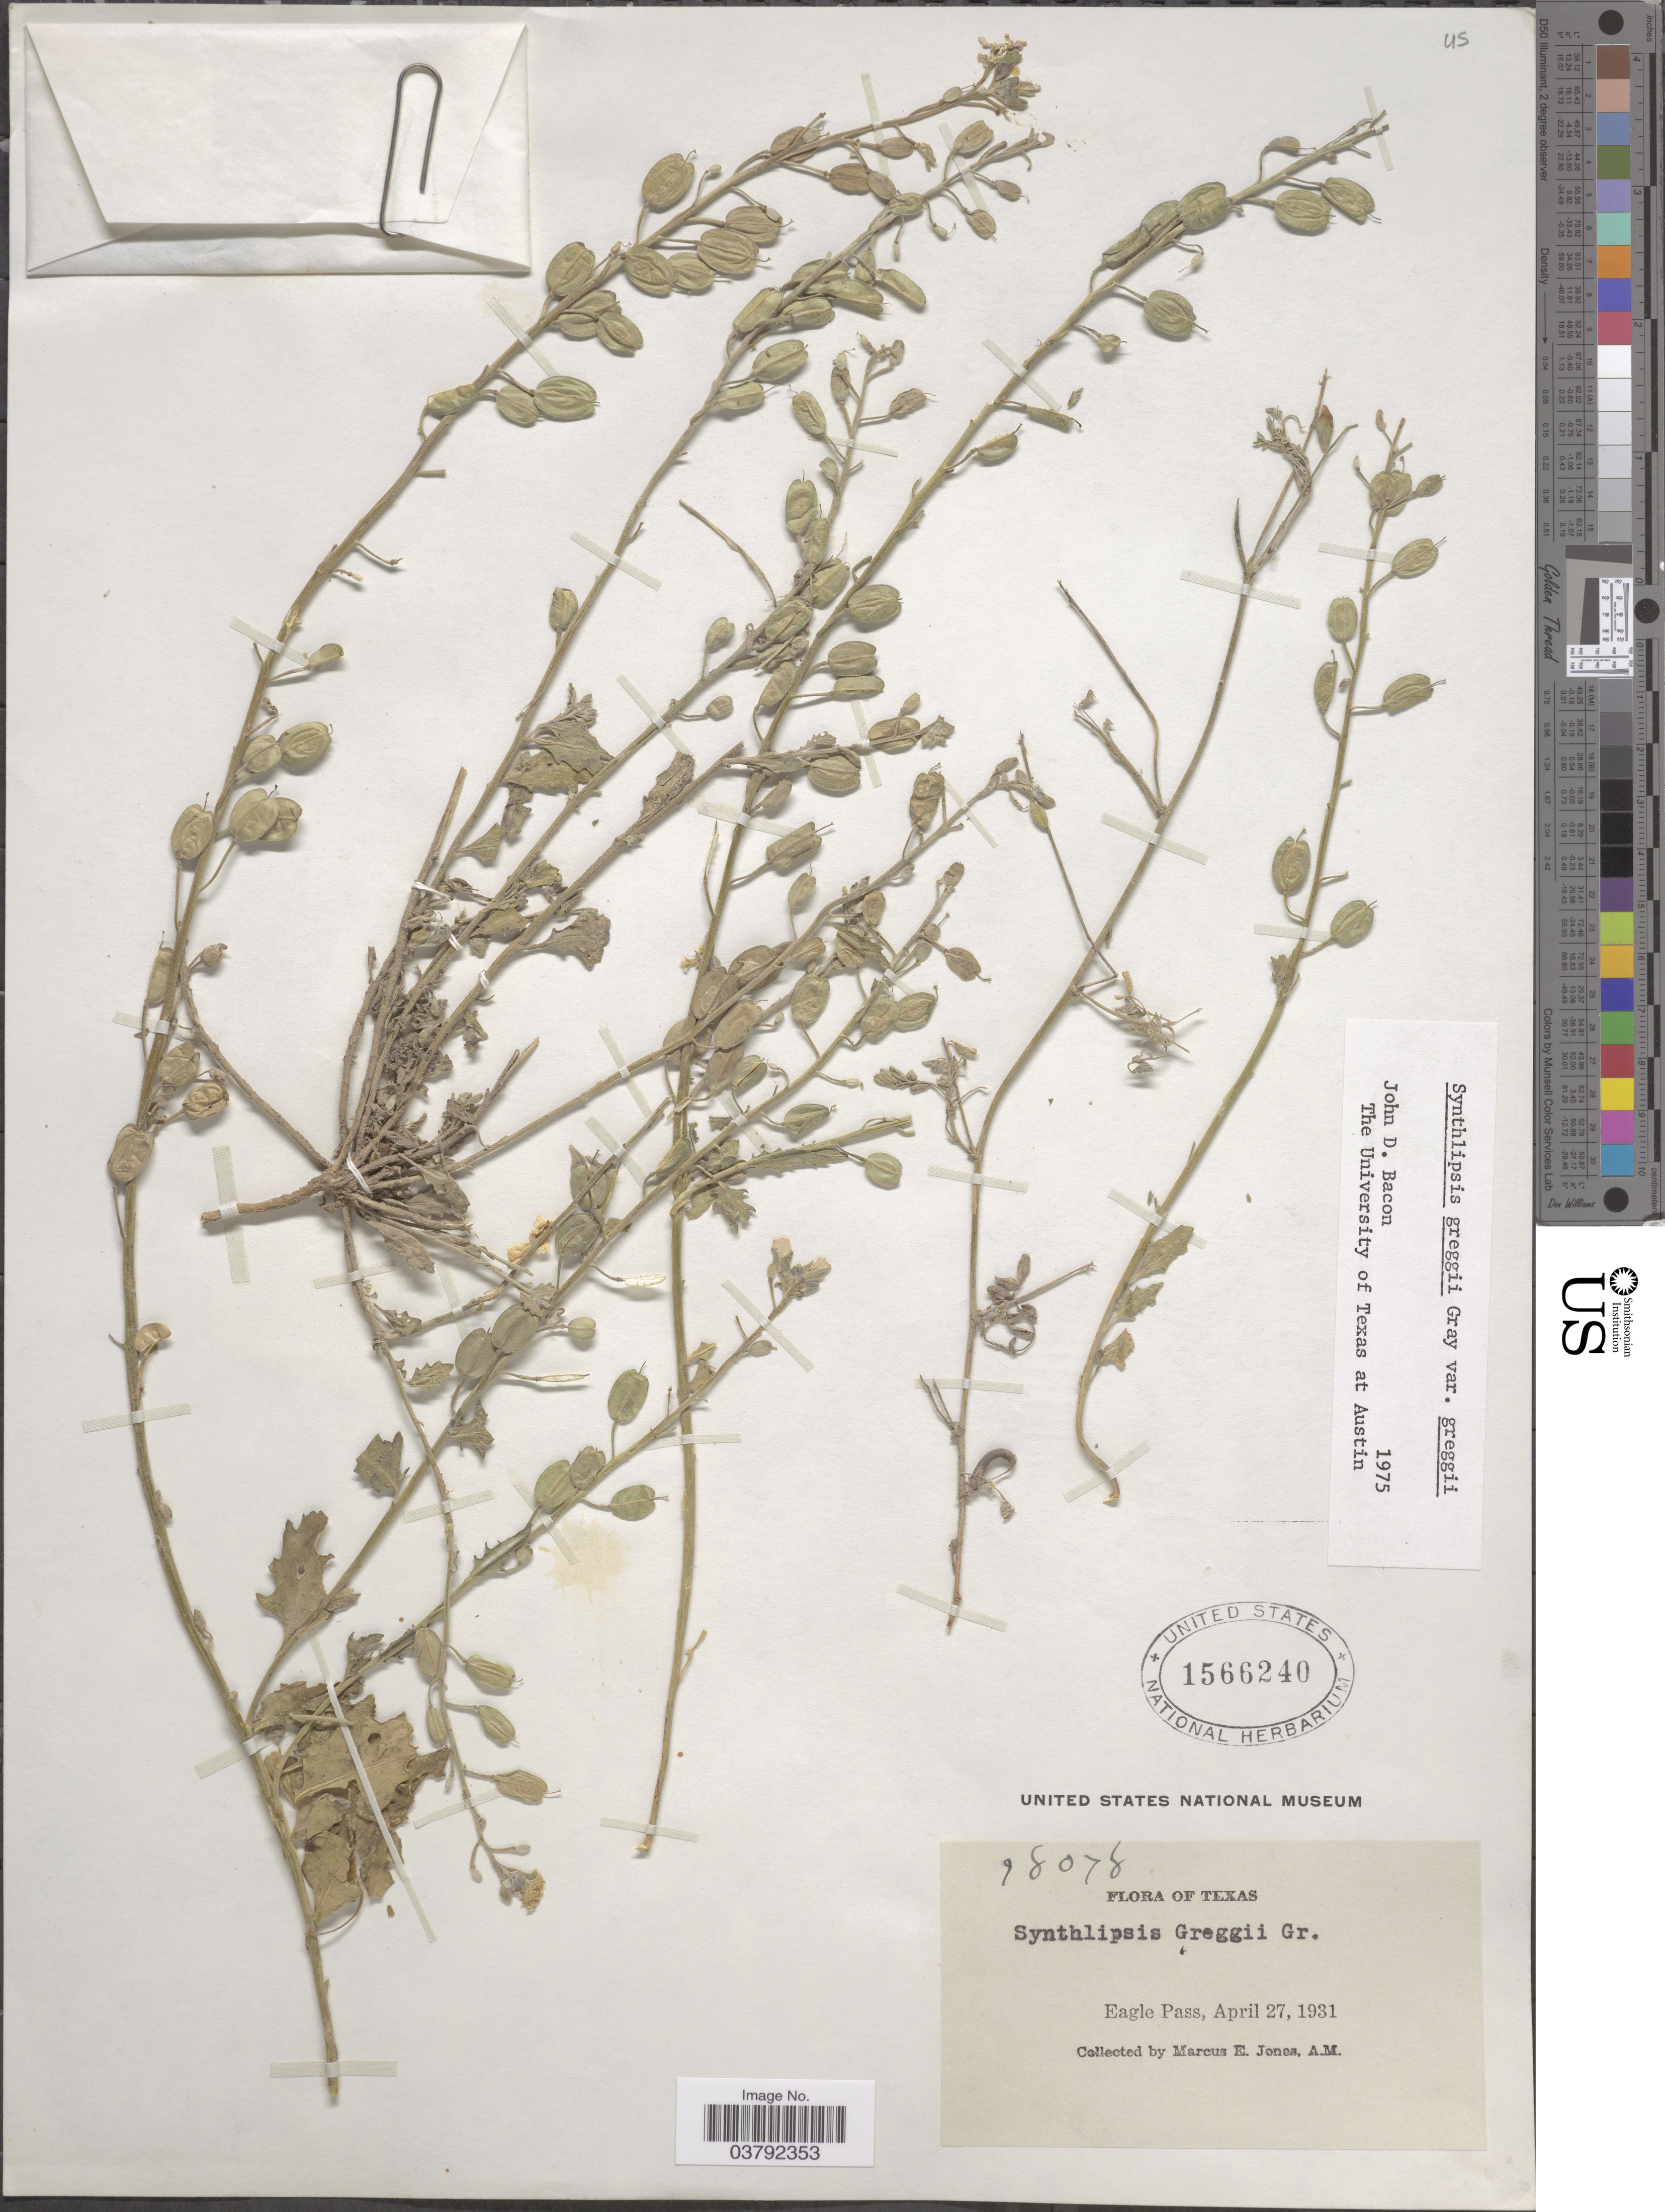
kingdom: Plantae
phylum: Tracheophyta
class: Magnoliopsida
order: Brassicales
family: Brassicaceae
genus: Synthlipsis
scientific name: Synthlipsis greggii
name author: A. Gray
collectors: M. E. Jones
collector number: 98078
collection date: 1931-04-27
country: United States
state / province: Texas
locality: Eagle Pass.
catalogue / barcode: US 1566240